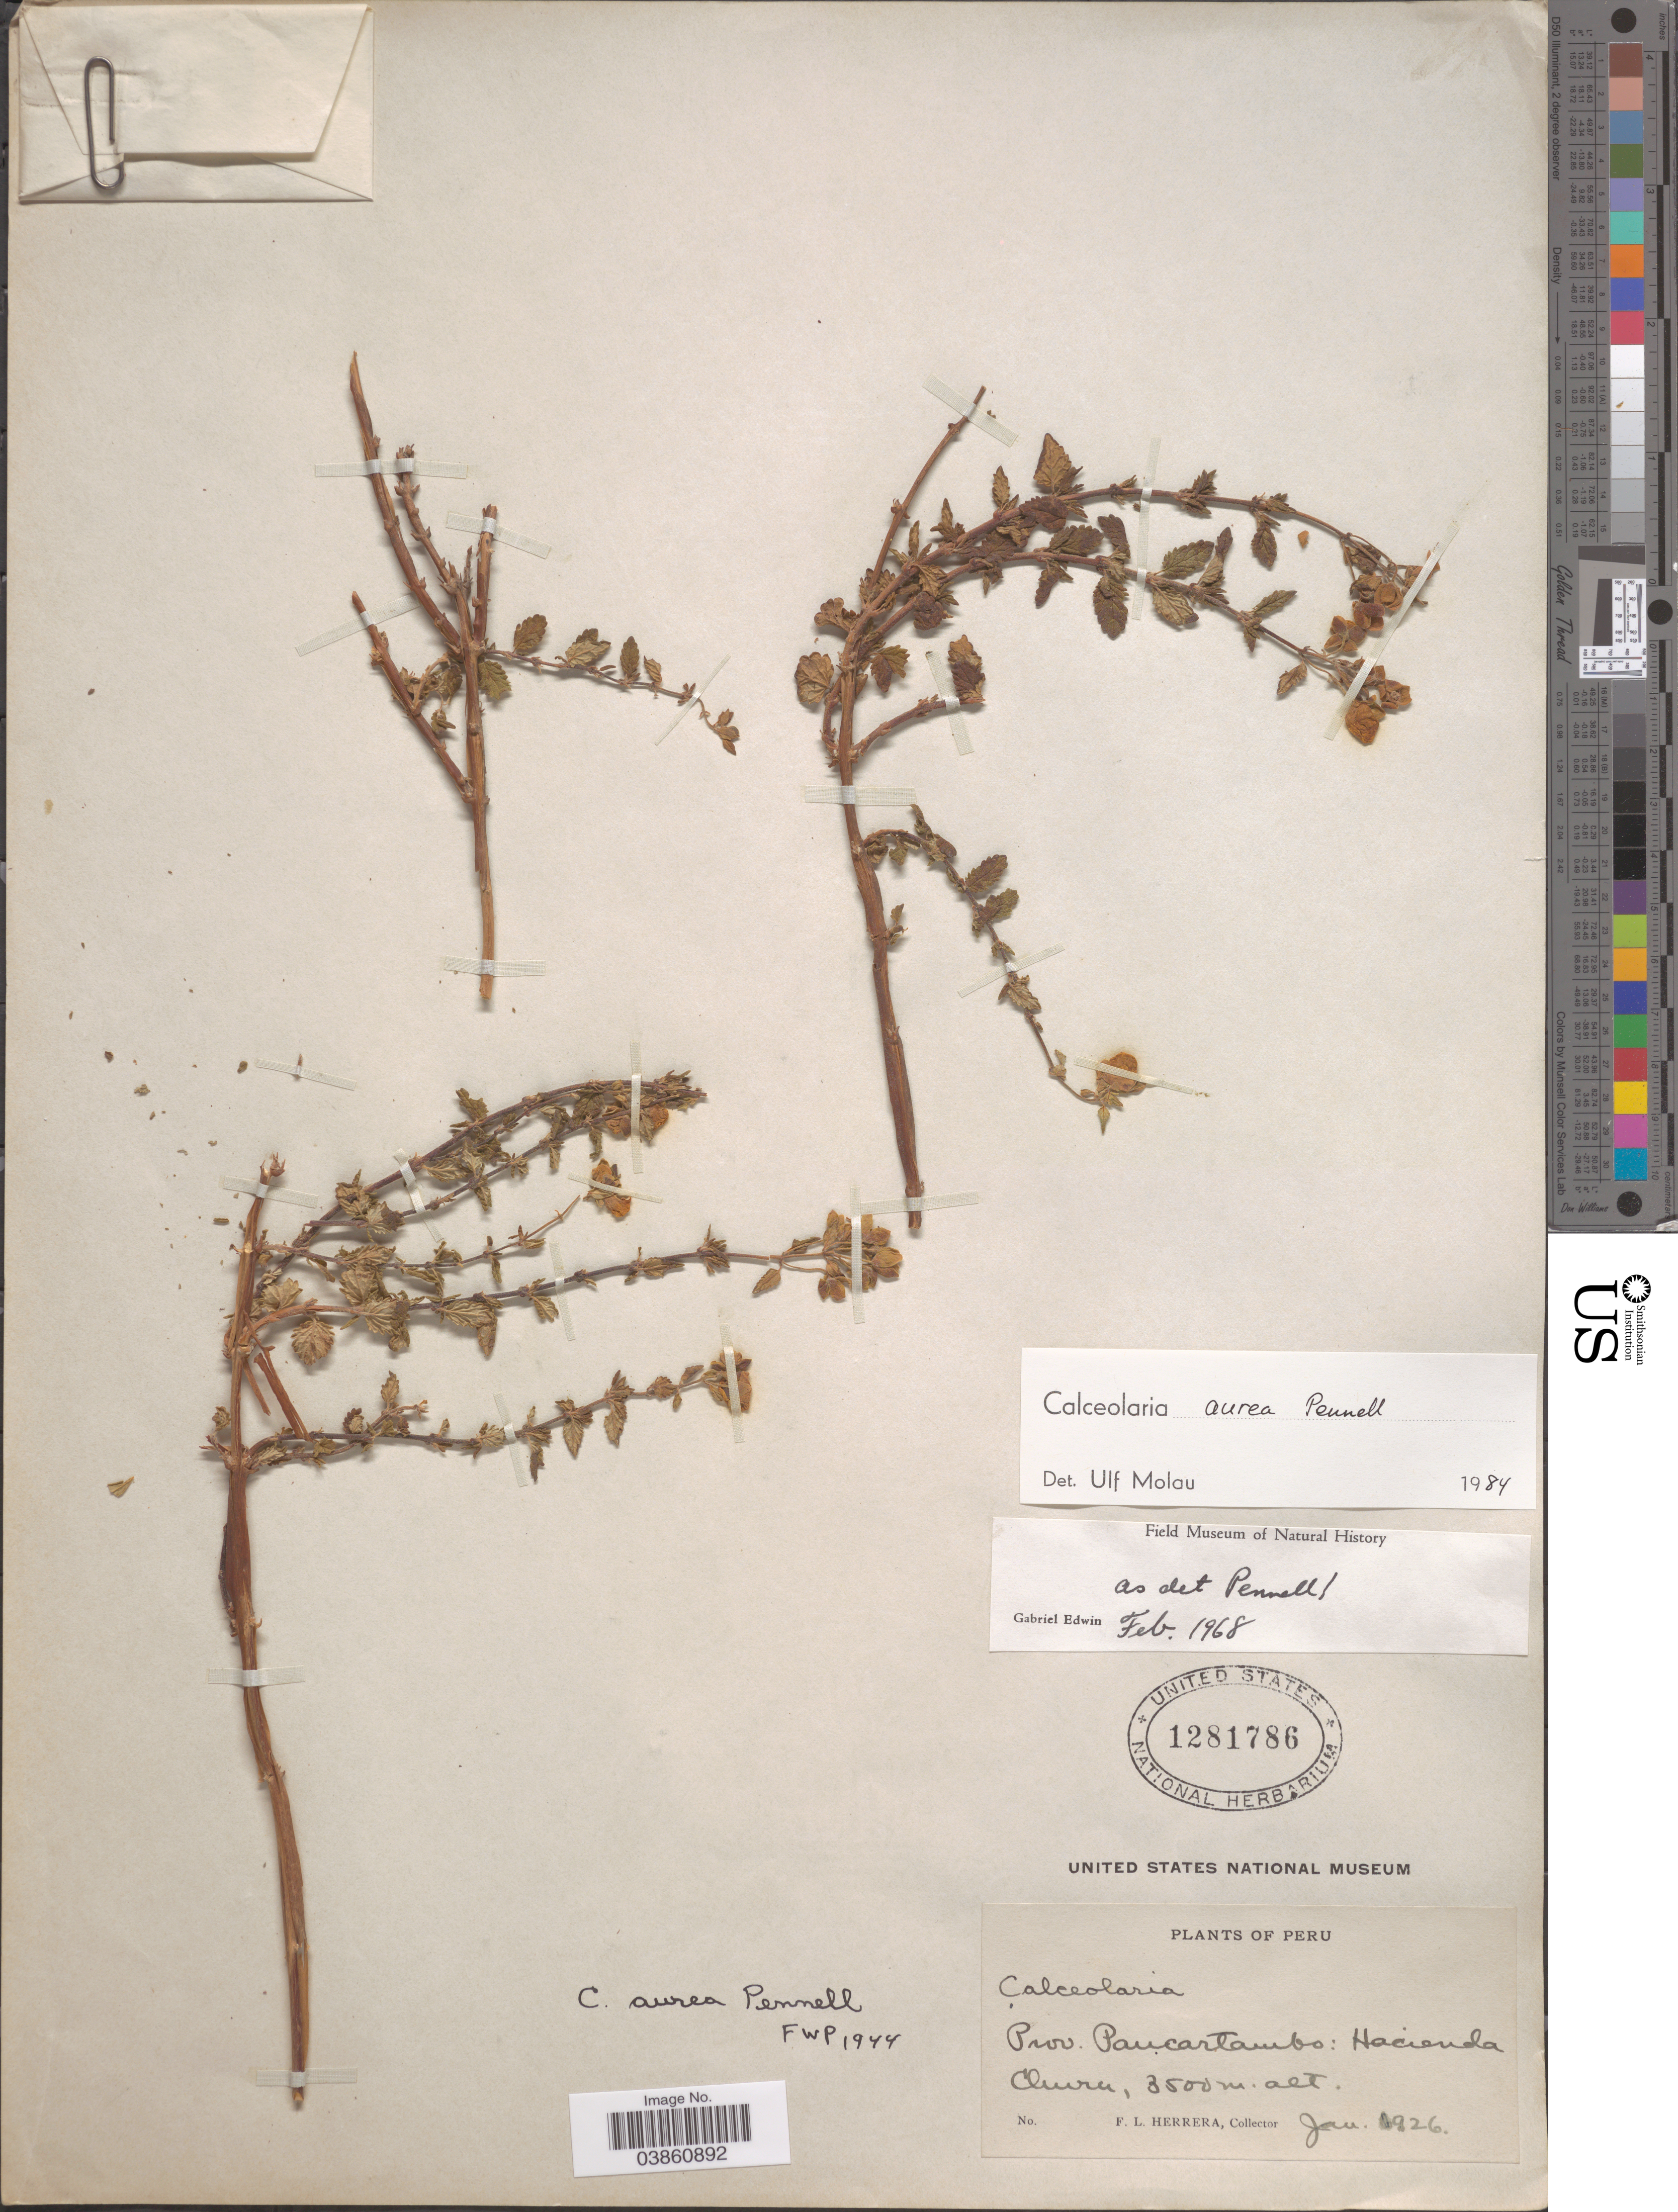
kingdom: Plantae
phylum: Tracheophyta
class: Magnoliopsida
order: Lamiales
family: Calceolariaceae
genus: Calceolaria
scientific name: Calceolaria aurea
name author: Pennell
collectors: F. L. Herrera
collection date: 1926-01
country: Peru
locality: Prov. Paucartambo: Hacienda Churu.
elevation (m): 3500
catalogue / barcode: US 1281786